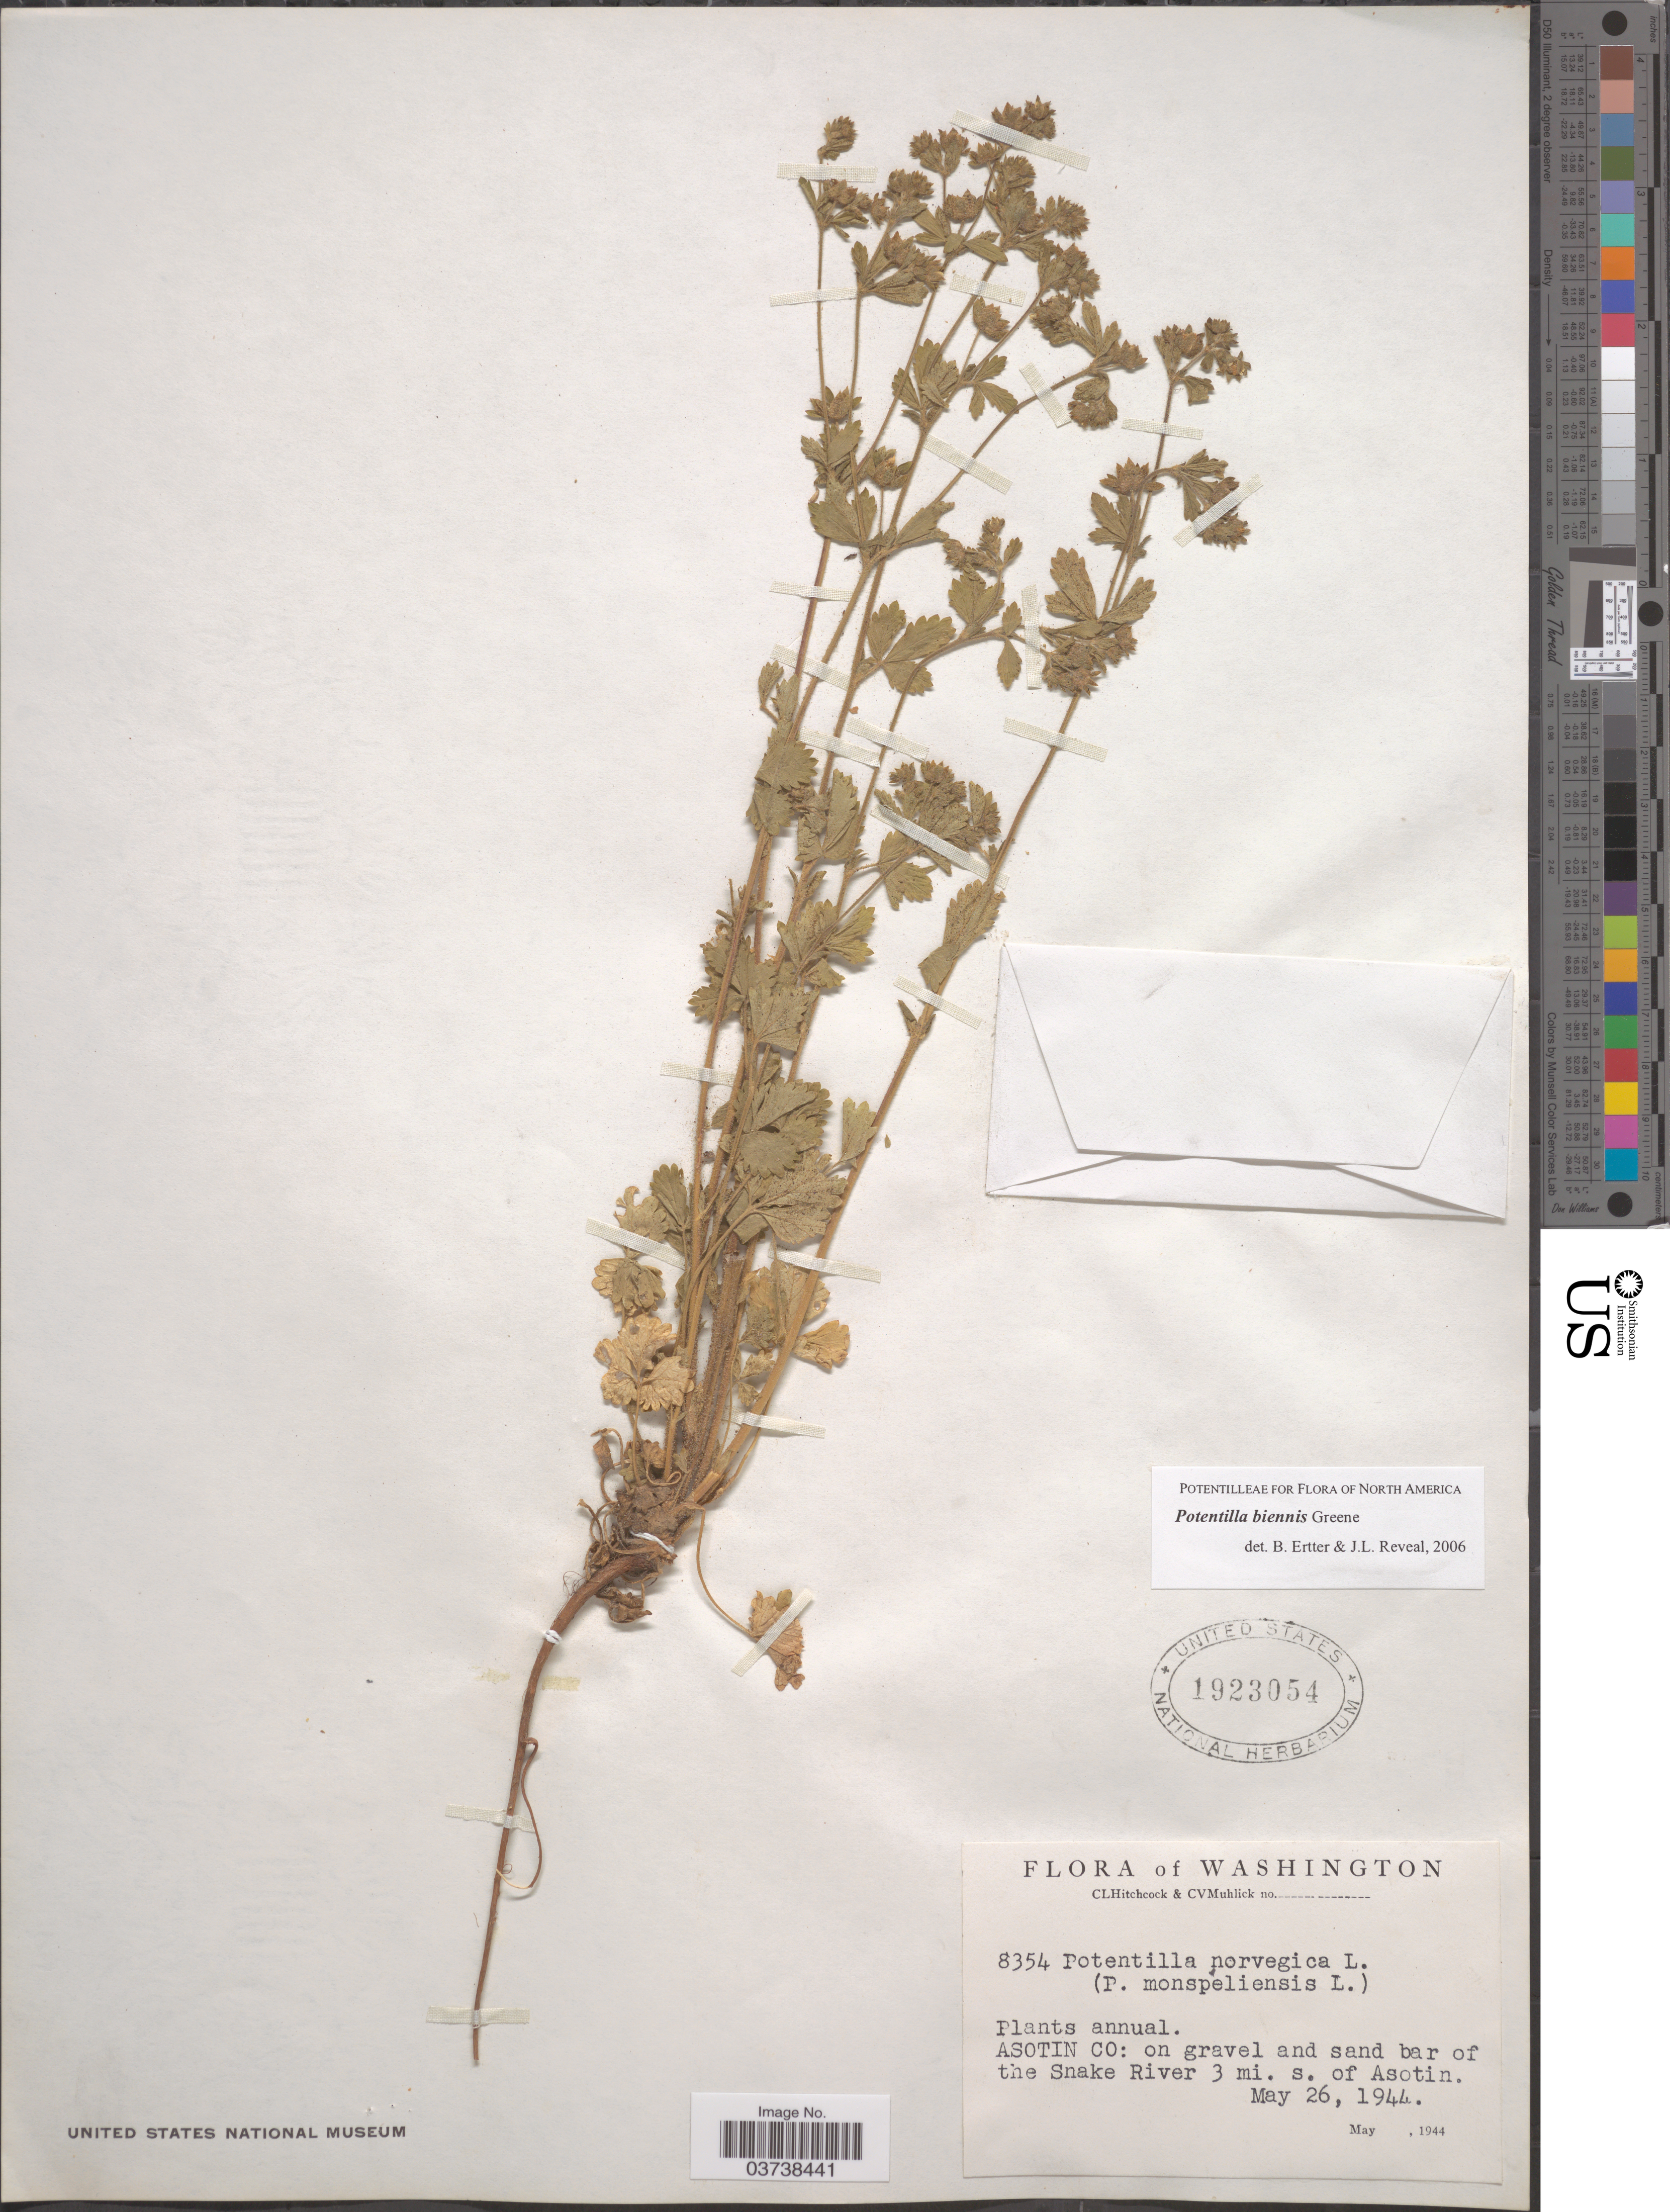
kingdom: Plantae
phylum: Tracheophyta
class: Magnoliopsida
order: Rosales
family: Rosaceae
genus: Potentilla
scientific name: Potentilla biennis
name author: Greene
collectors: C. L. Hitchcock & C. V. Muhlick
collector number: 8354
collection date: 1944-05-26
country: United States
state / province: Washington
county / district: Asotin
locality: Asotin Co: on gravel and sand bar of the Snake River 3 mi. s. of Asotin.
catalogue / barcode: US 1923054